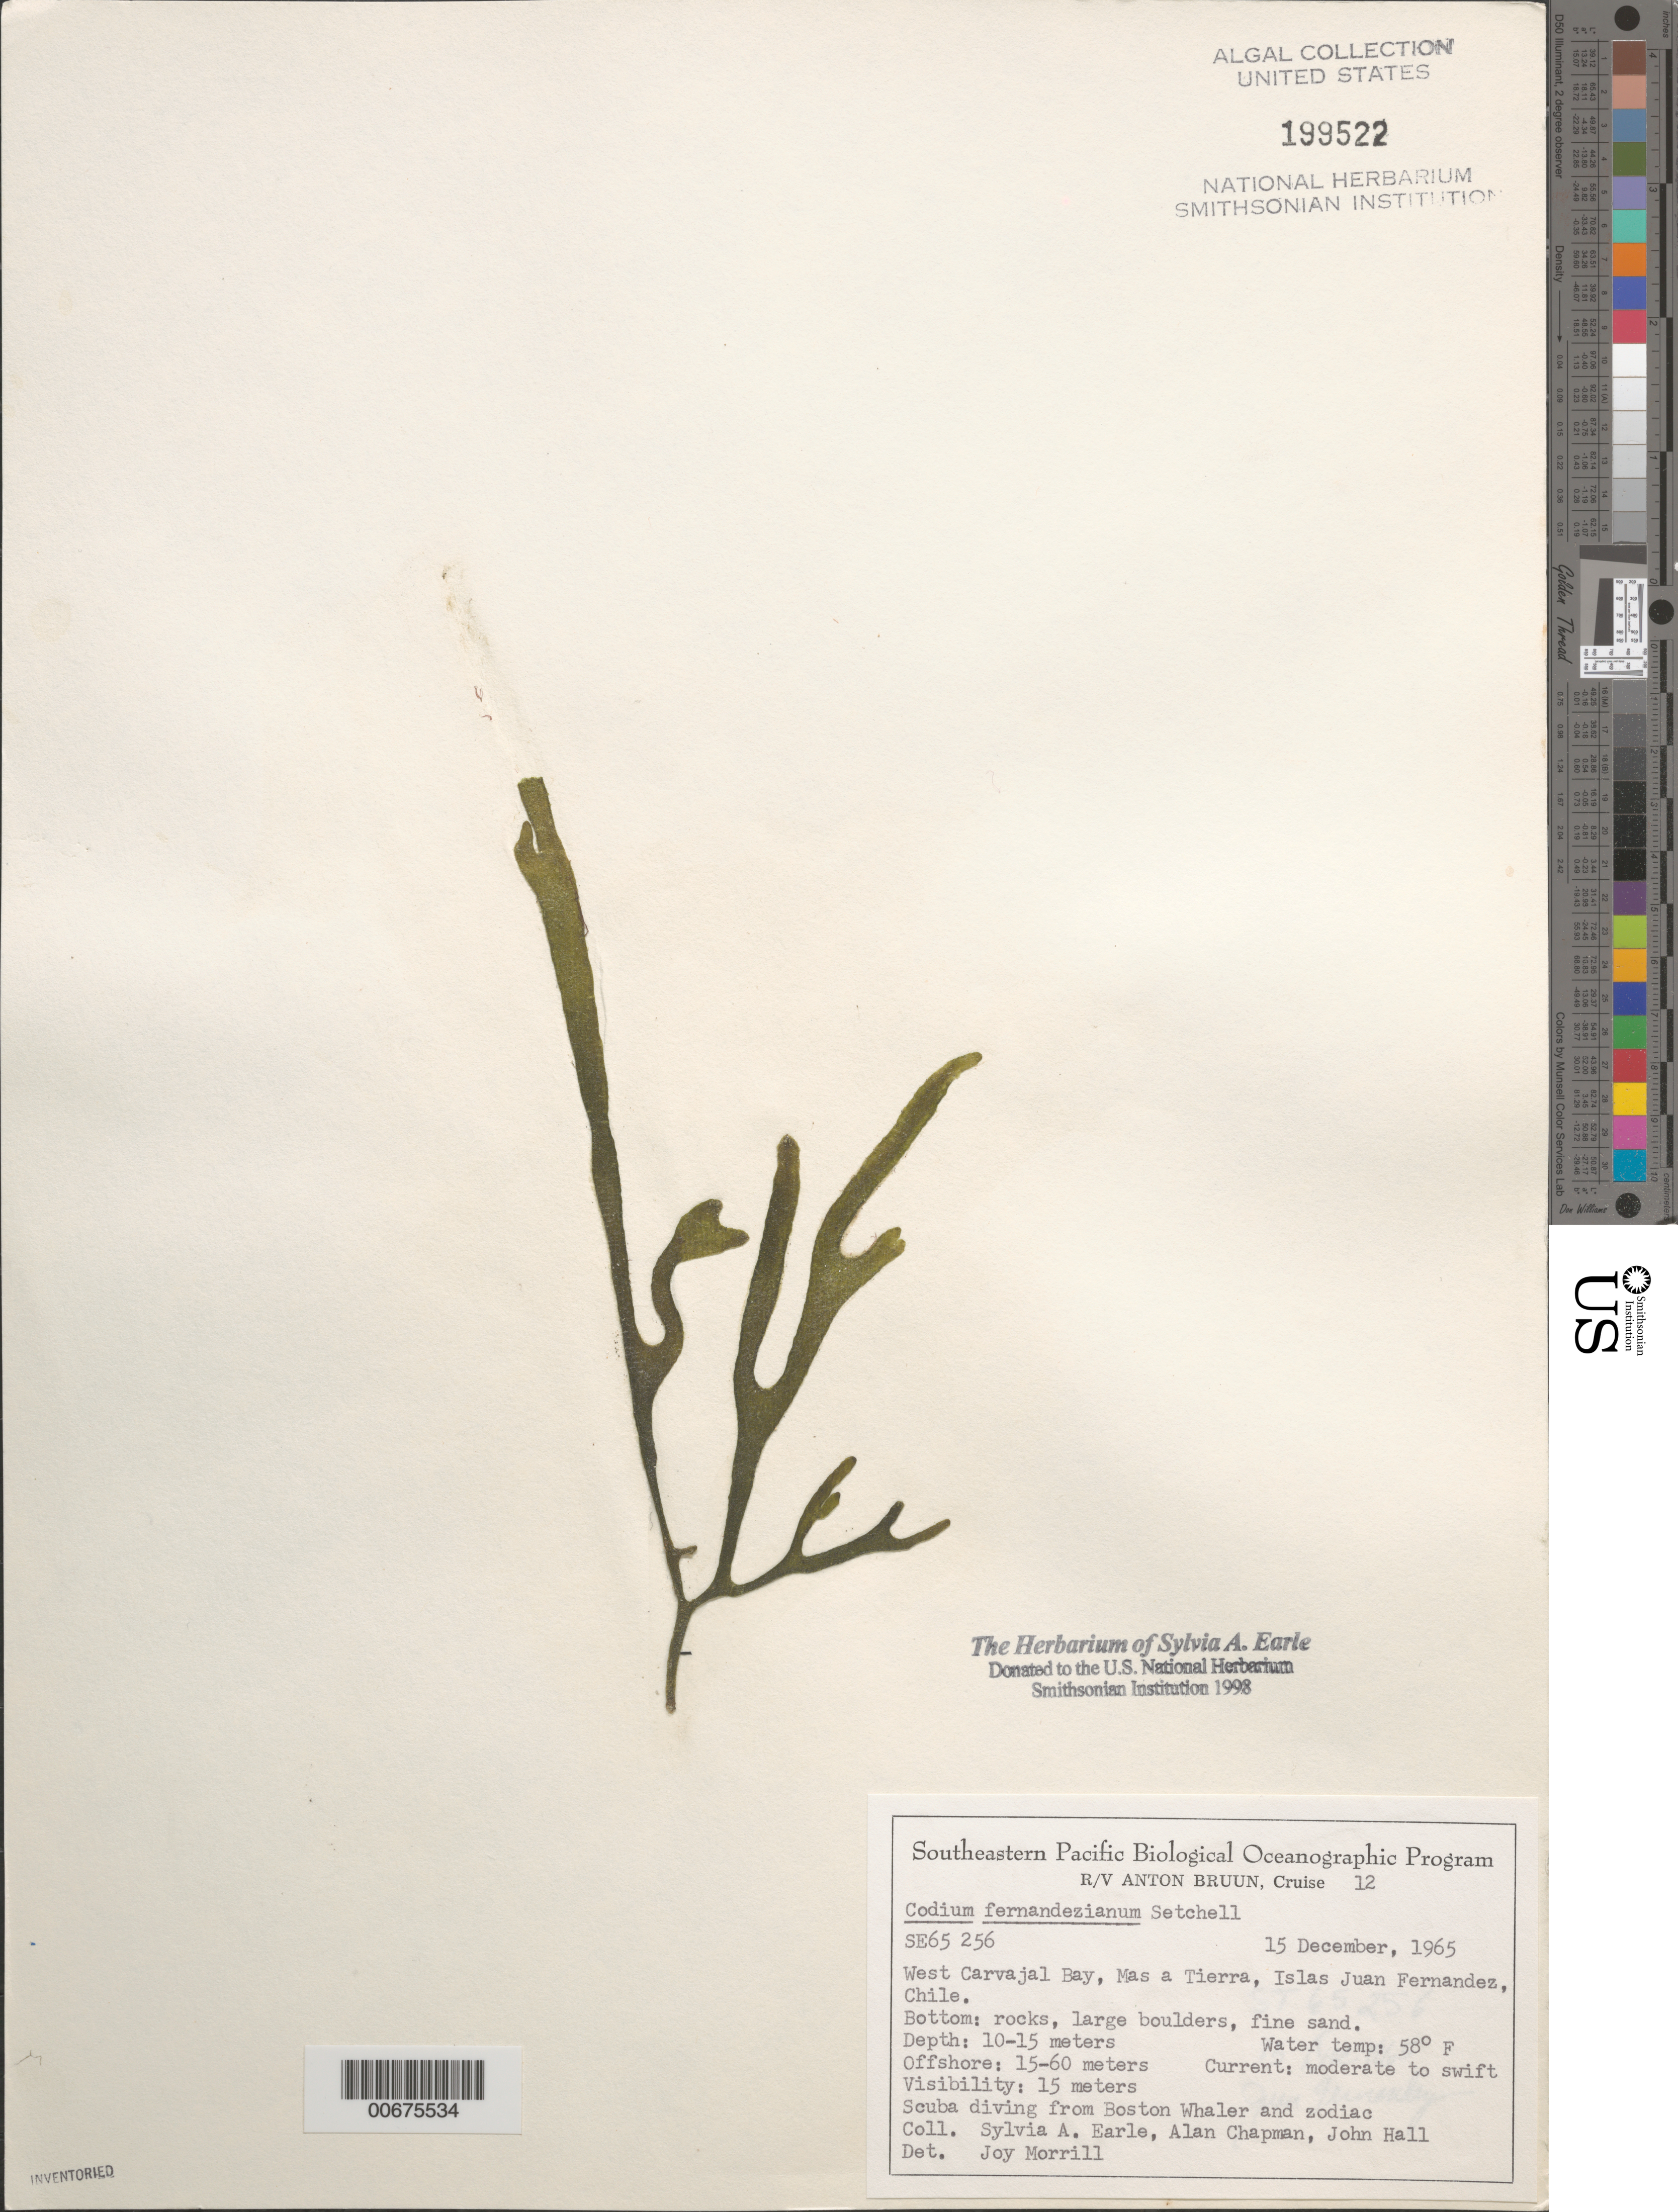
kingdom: Plantae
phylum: Chlorophyta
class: Ulvophyceae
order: Bryopsidales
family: Codiaceae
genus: Codium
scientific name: Codium fernandezianum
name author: Setch.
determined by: Morrill, J.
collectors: S. A. Earle, A. Chapman & J. Hall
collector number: SE 65256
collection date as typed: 15 Dec 1965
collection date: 1965-12-15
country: Chile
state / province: Valparaíso (V)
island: Isla Más a Tierra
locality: West Carvajal Bay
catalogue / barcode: US 199522